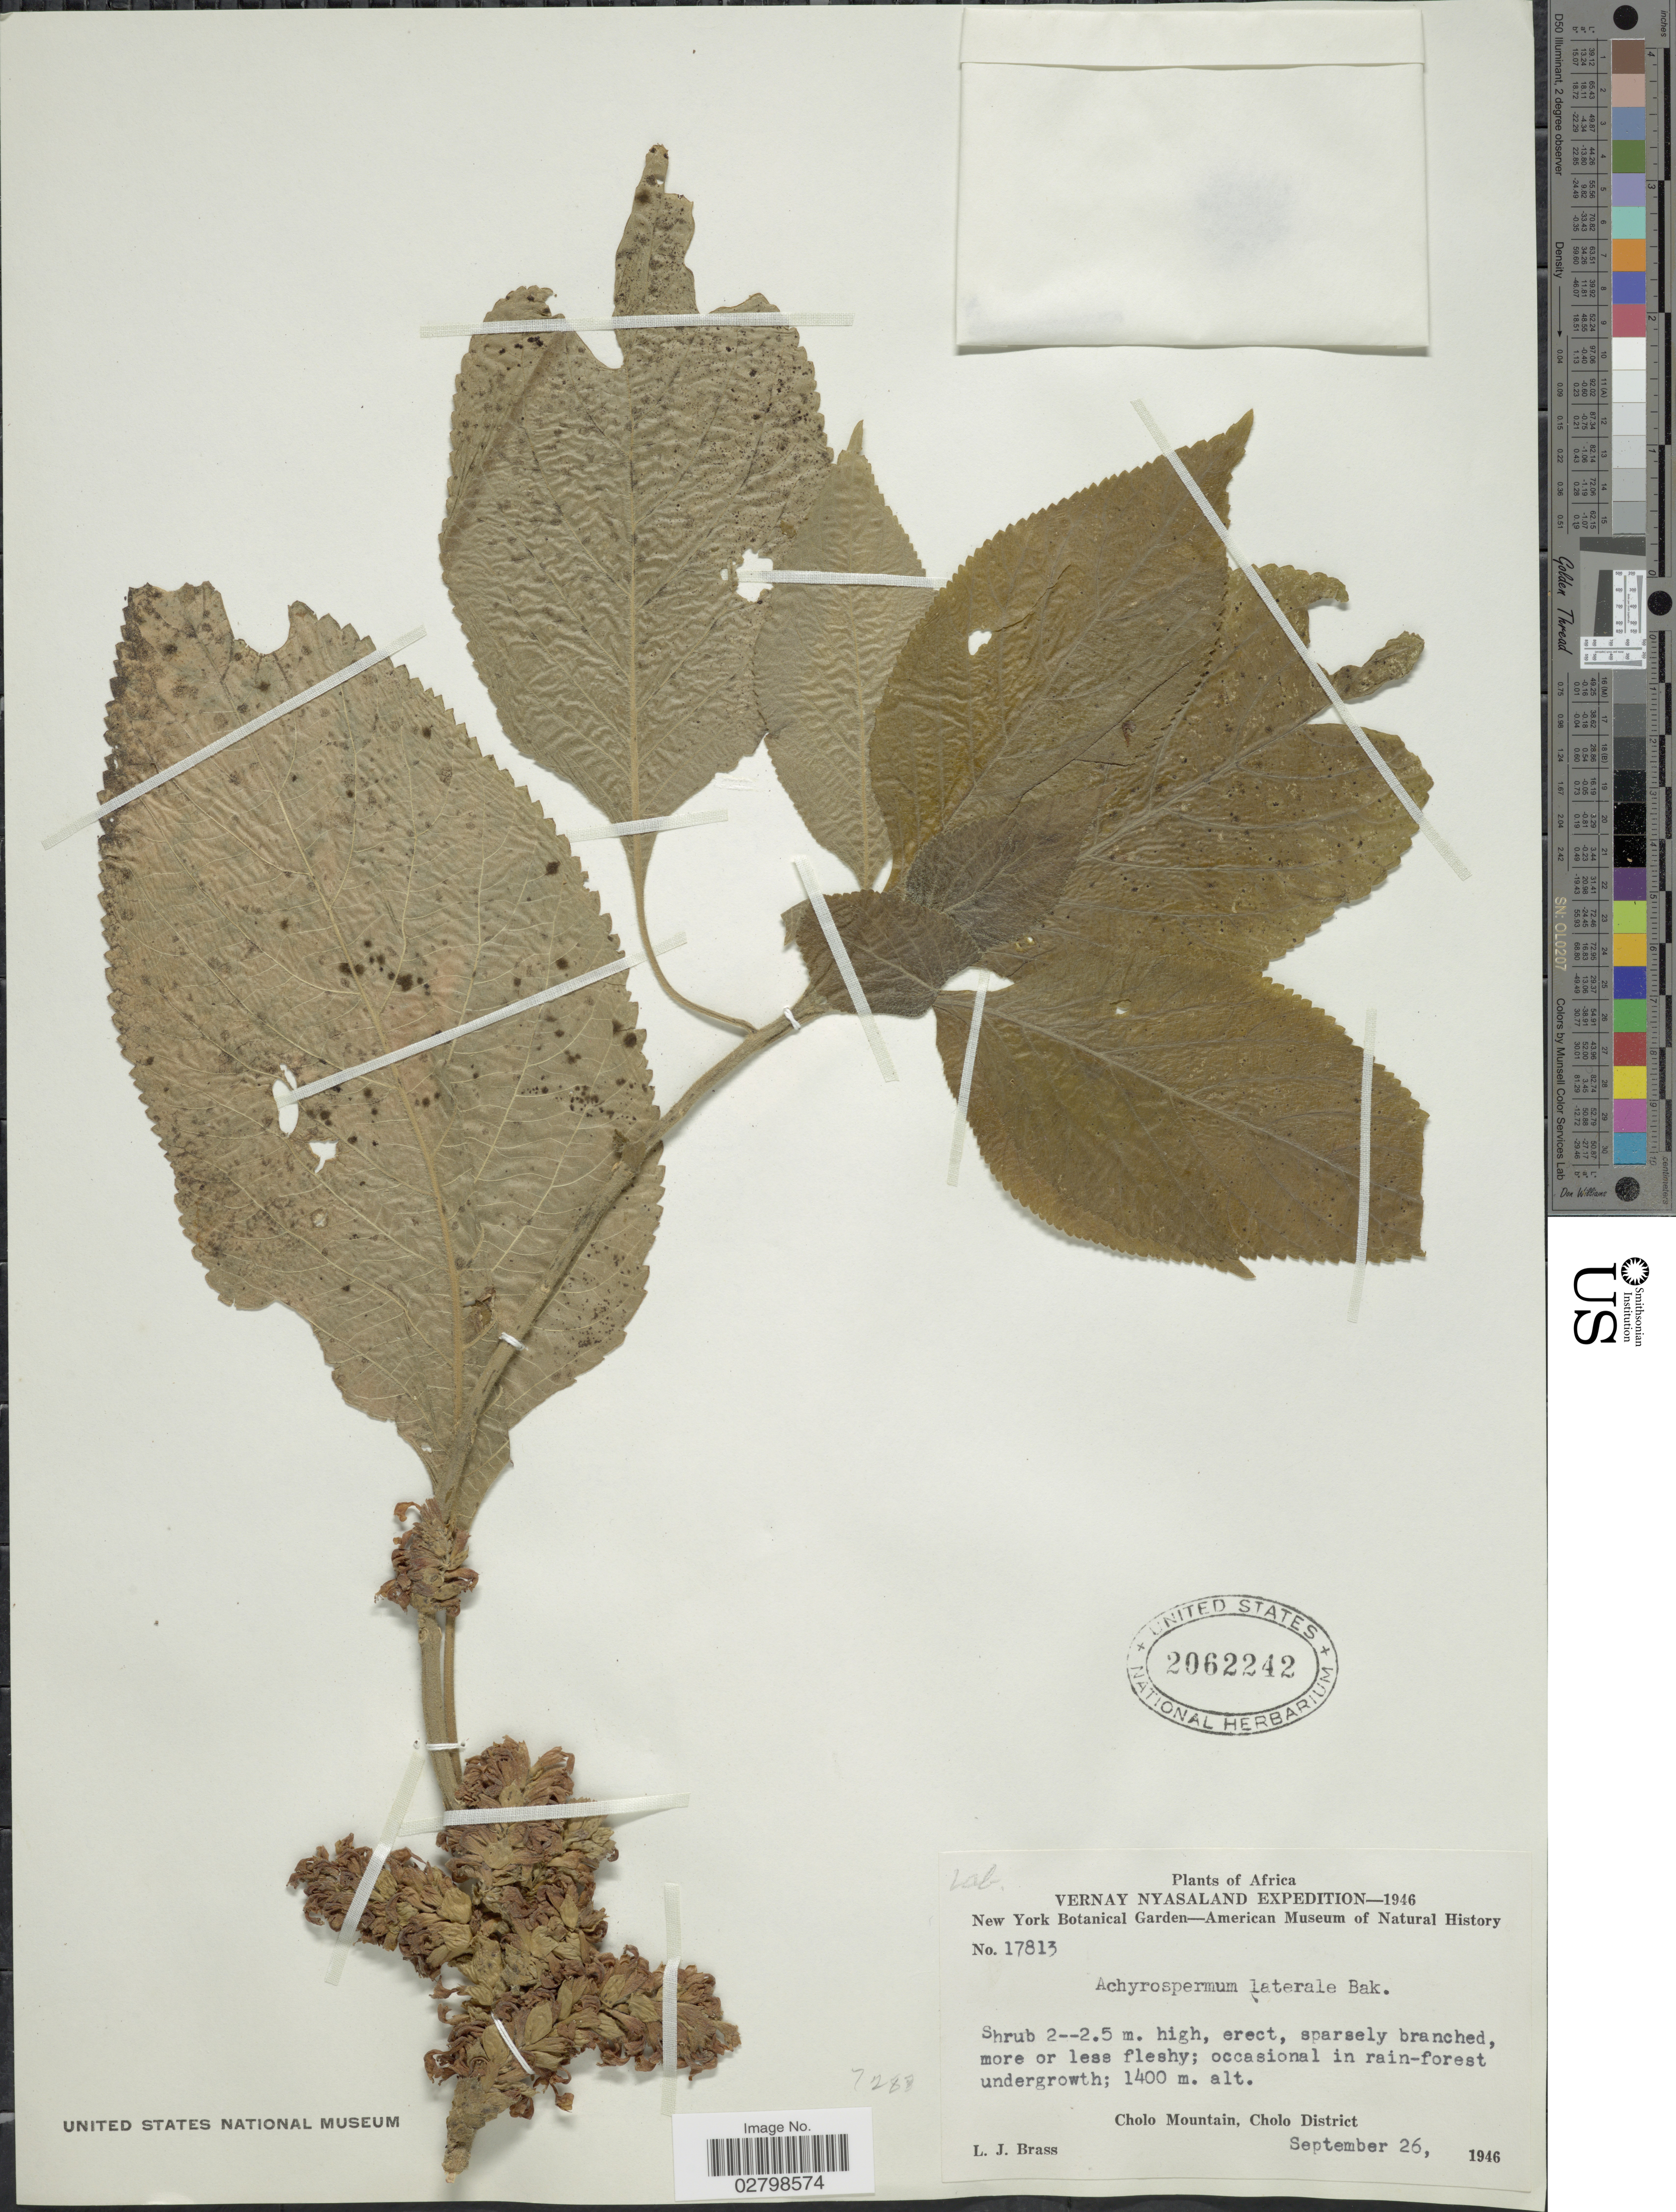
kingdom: Plantae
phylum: Tracheophyta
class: Magnoliopsida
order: Lamiales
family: Lamiaceae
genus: Achyrospermum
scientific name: Achyrospermum laterale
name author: Baker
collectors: L. J. Brass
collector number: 17813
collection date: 1946-09-26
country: Malawi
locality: Vernay Nyasaland. Cholo Mountain, Cholo District.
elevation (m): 1400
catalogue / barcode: US 2062242